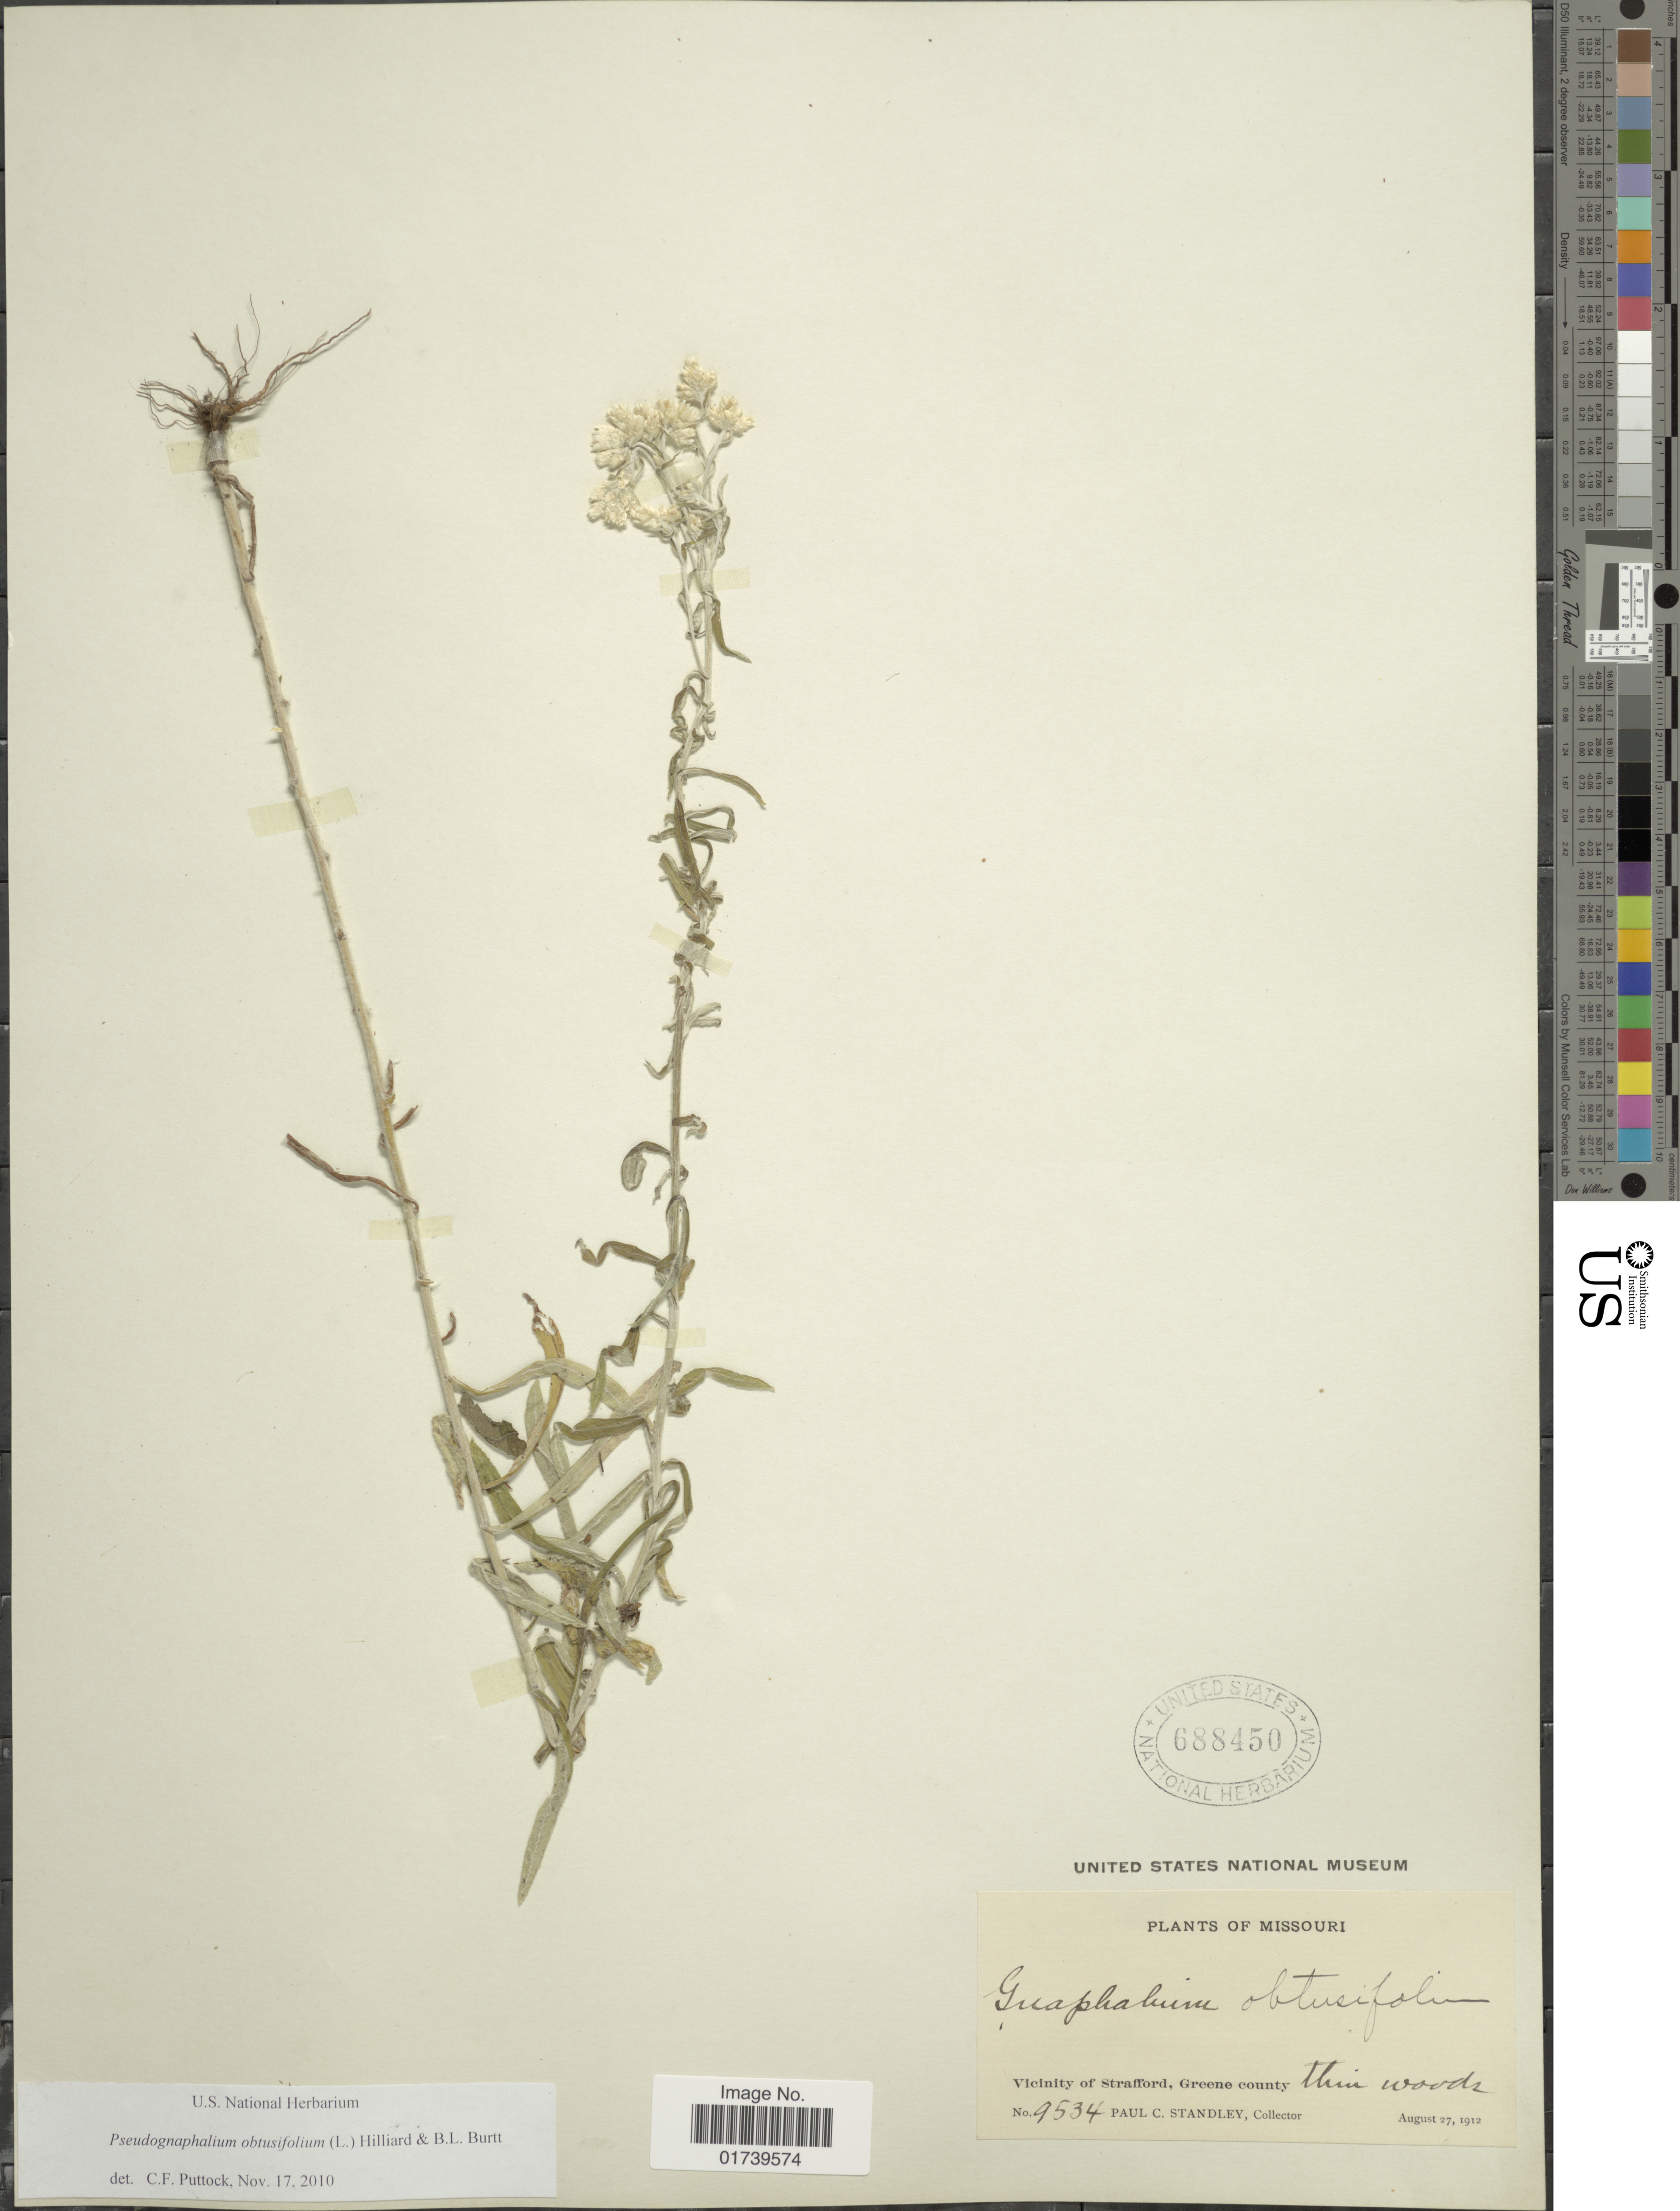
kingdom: Plantae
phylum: Tracheophyta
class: Magnoliopsida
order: Asterales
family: Asteraceae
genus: Pseudognaphalium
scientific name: Pseudognaphalium obtusifolium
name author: (L.) Hilliard & B.L. Burtt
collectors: P. C. Standley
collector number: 9534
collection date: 1912-08-27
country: United States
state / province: Missouri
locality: Vicinity of Strafford, Greene county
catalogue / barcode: US 688450